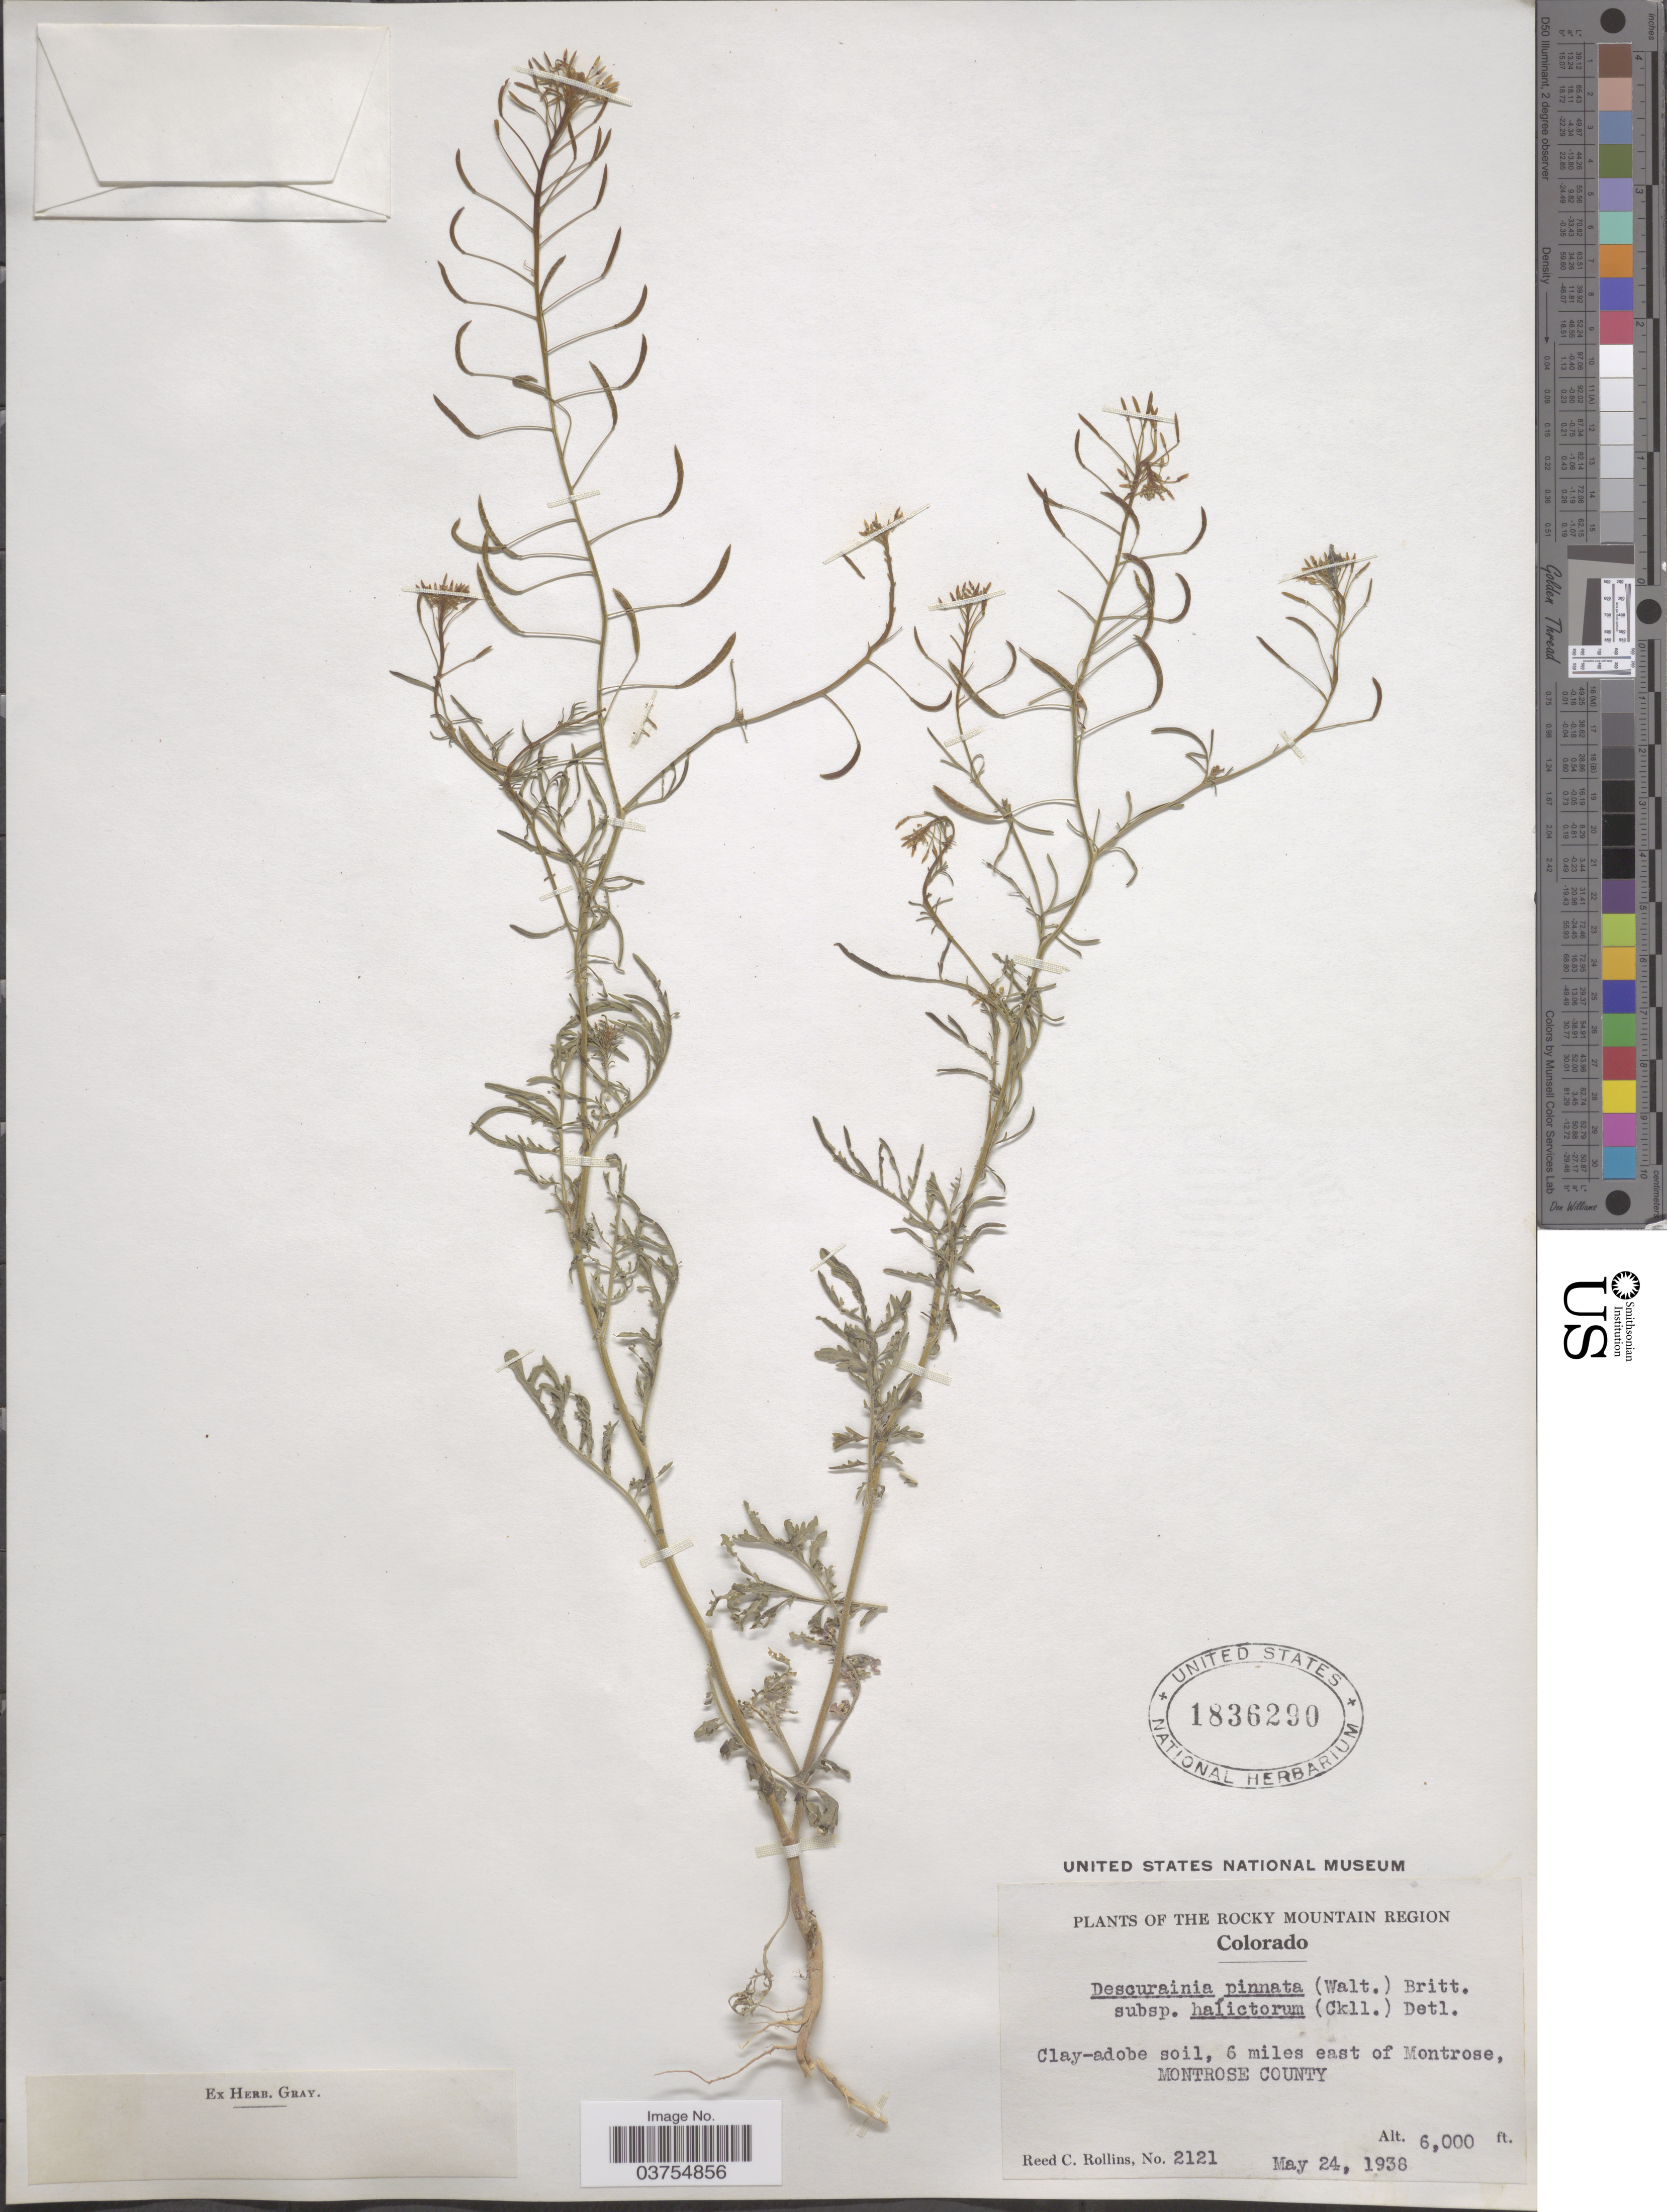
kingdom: Plantae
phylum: Tracheophyta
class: Magnoliopsida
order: Brassicales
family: Brassicaceae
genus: Descurainia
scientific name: Descurainia pinnata subsp. halictorum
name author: (Cockerell) Detling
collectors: R. C. Rollins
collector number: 2121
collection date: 1936-05-24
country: United States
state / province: Colorado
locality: The Rocky Mountain Region. 6 miles east of Montrose, Montrose County.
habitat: clay adobe soil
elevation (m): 1829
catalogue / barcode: US 1836290